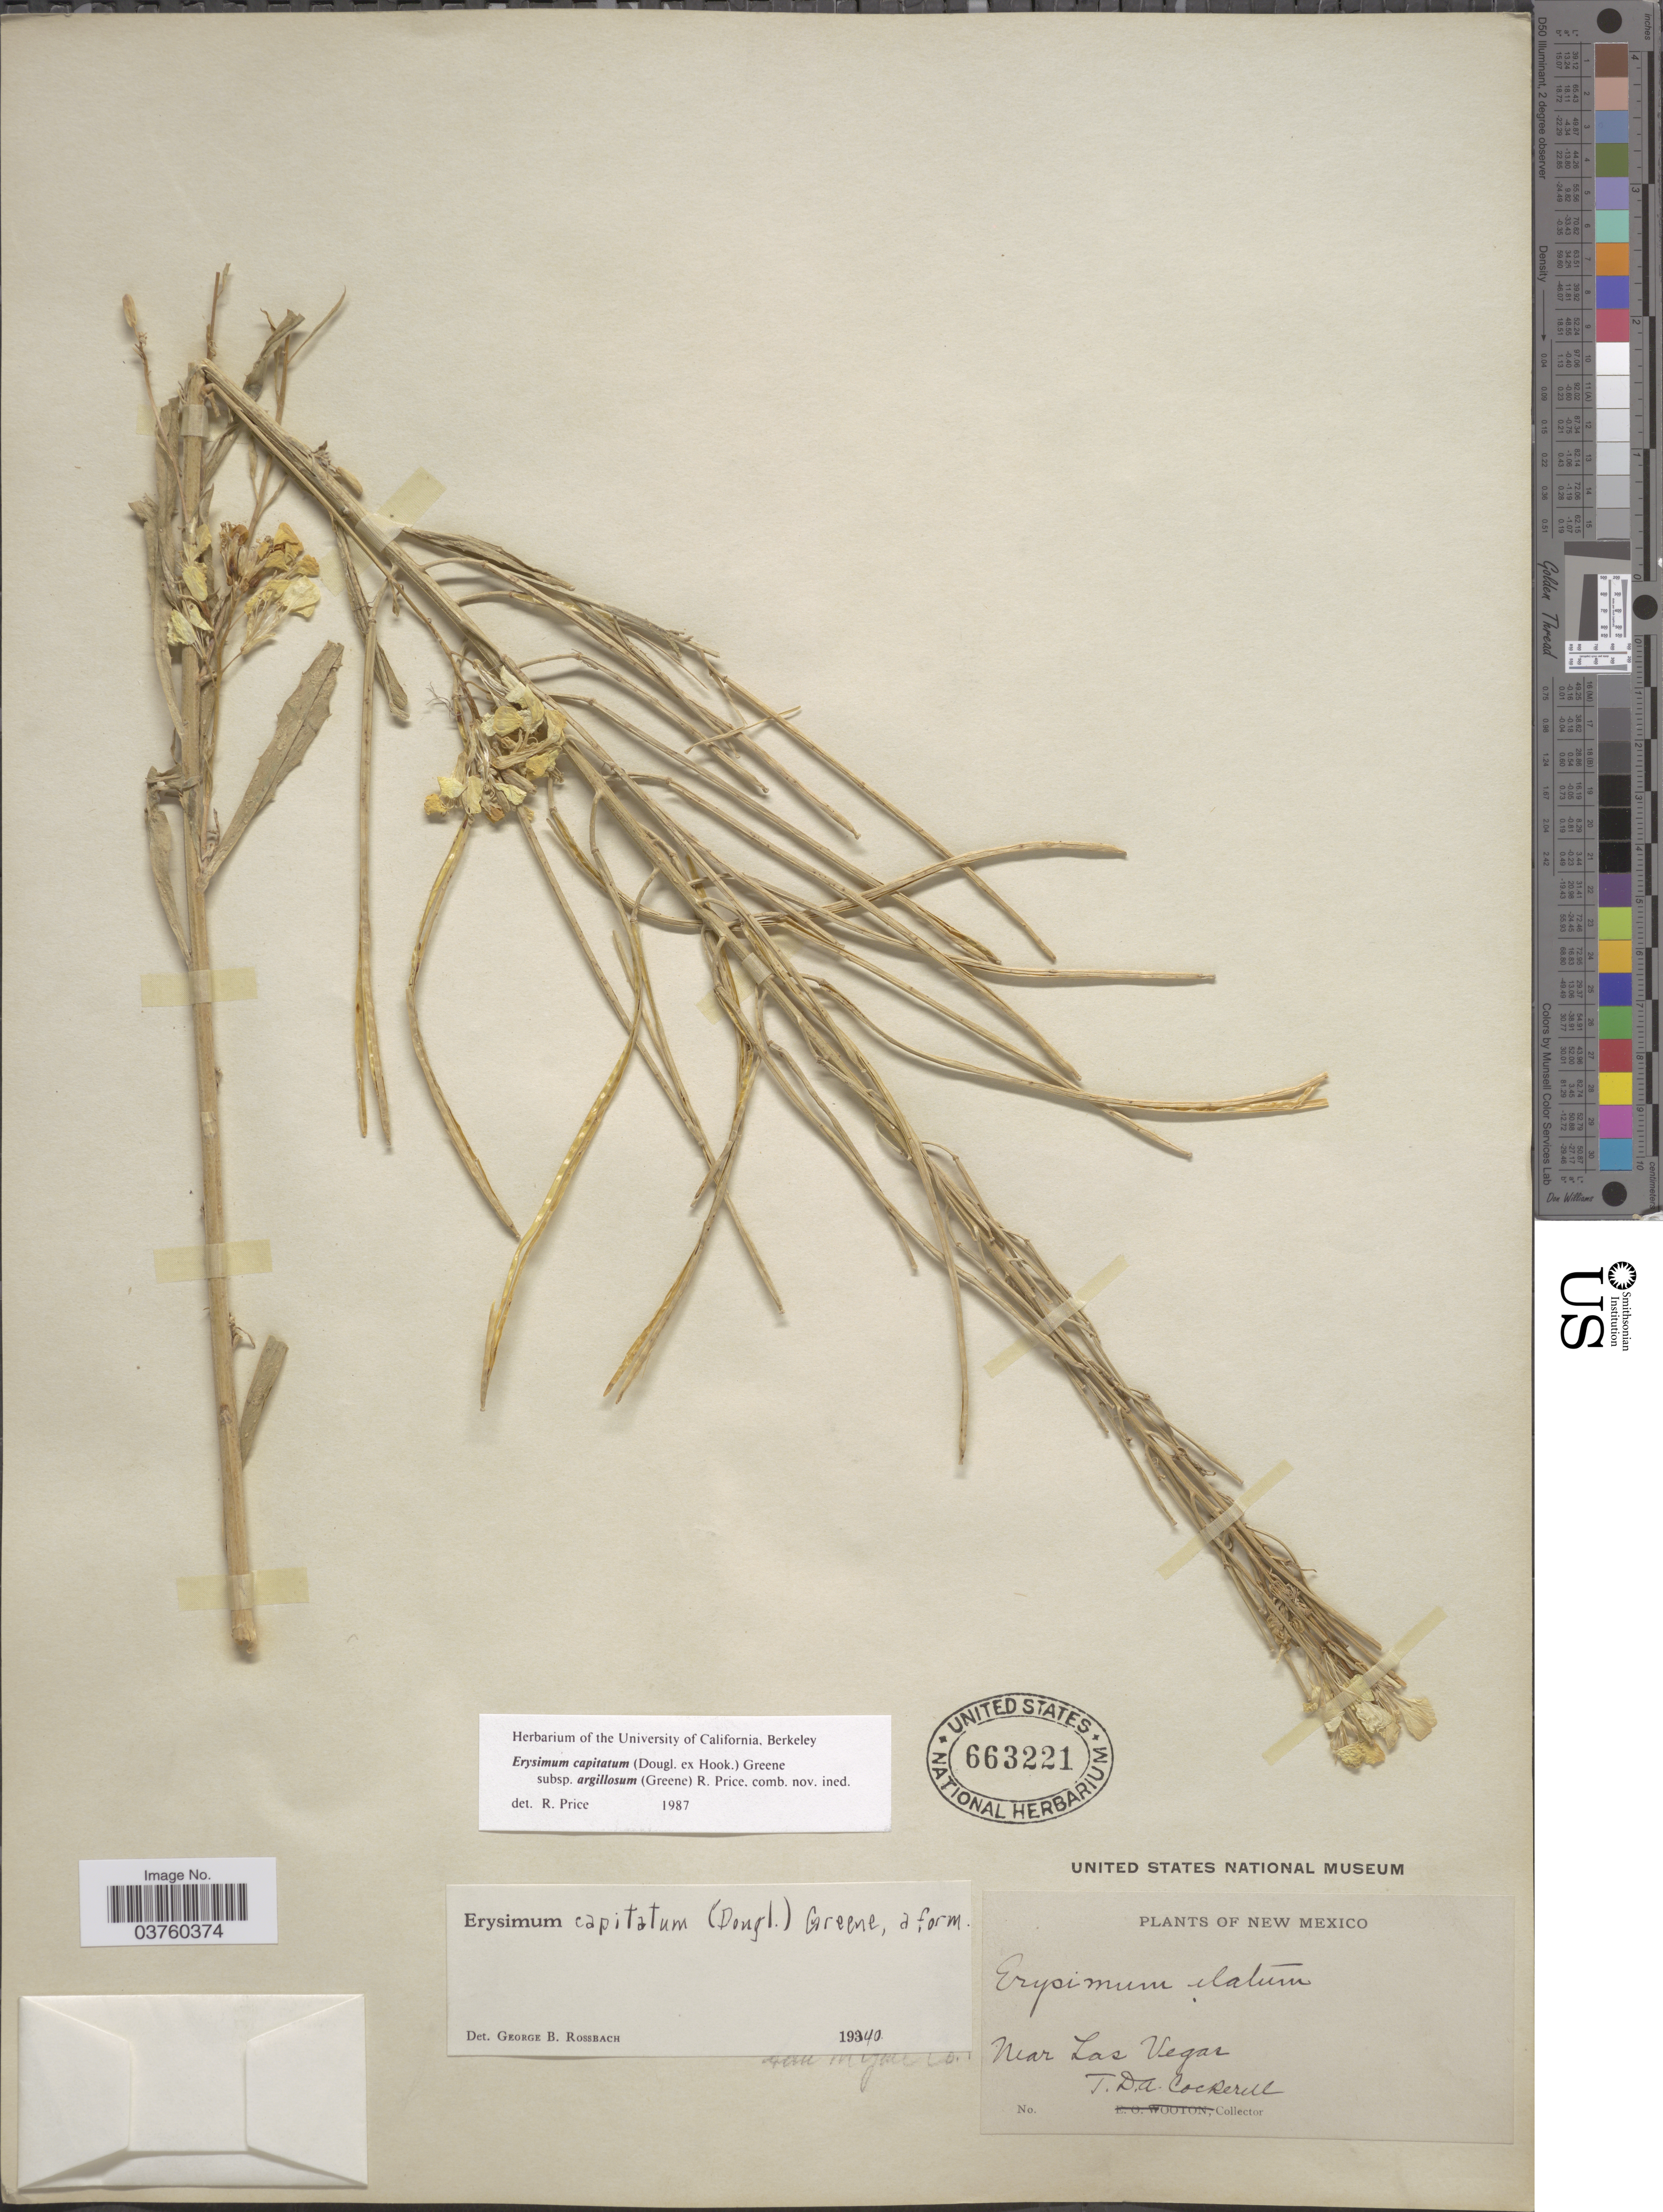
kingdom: Plantae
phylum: Tracheophyta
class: Magnoliopsida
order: Brassicales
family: Brassicaceae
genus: Erysimum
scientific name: Erysimum capitatum subsp. argillosum (Greene) R.A. Price comb. nov. ined.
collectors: T. Cockerell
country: United States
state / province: New Mexico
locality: Near Las Vegas. San Miguel Co.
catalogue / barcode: US 663221